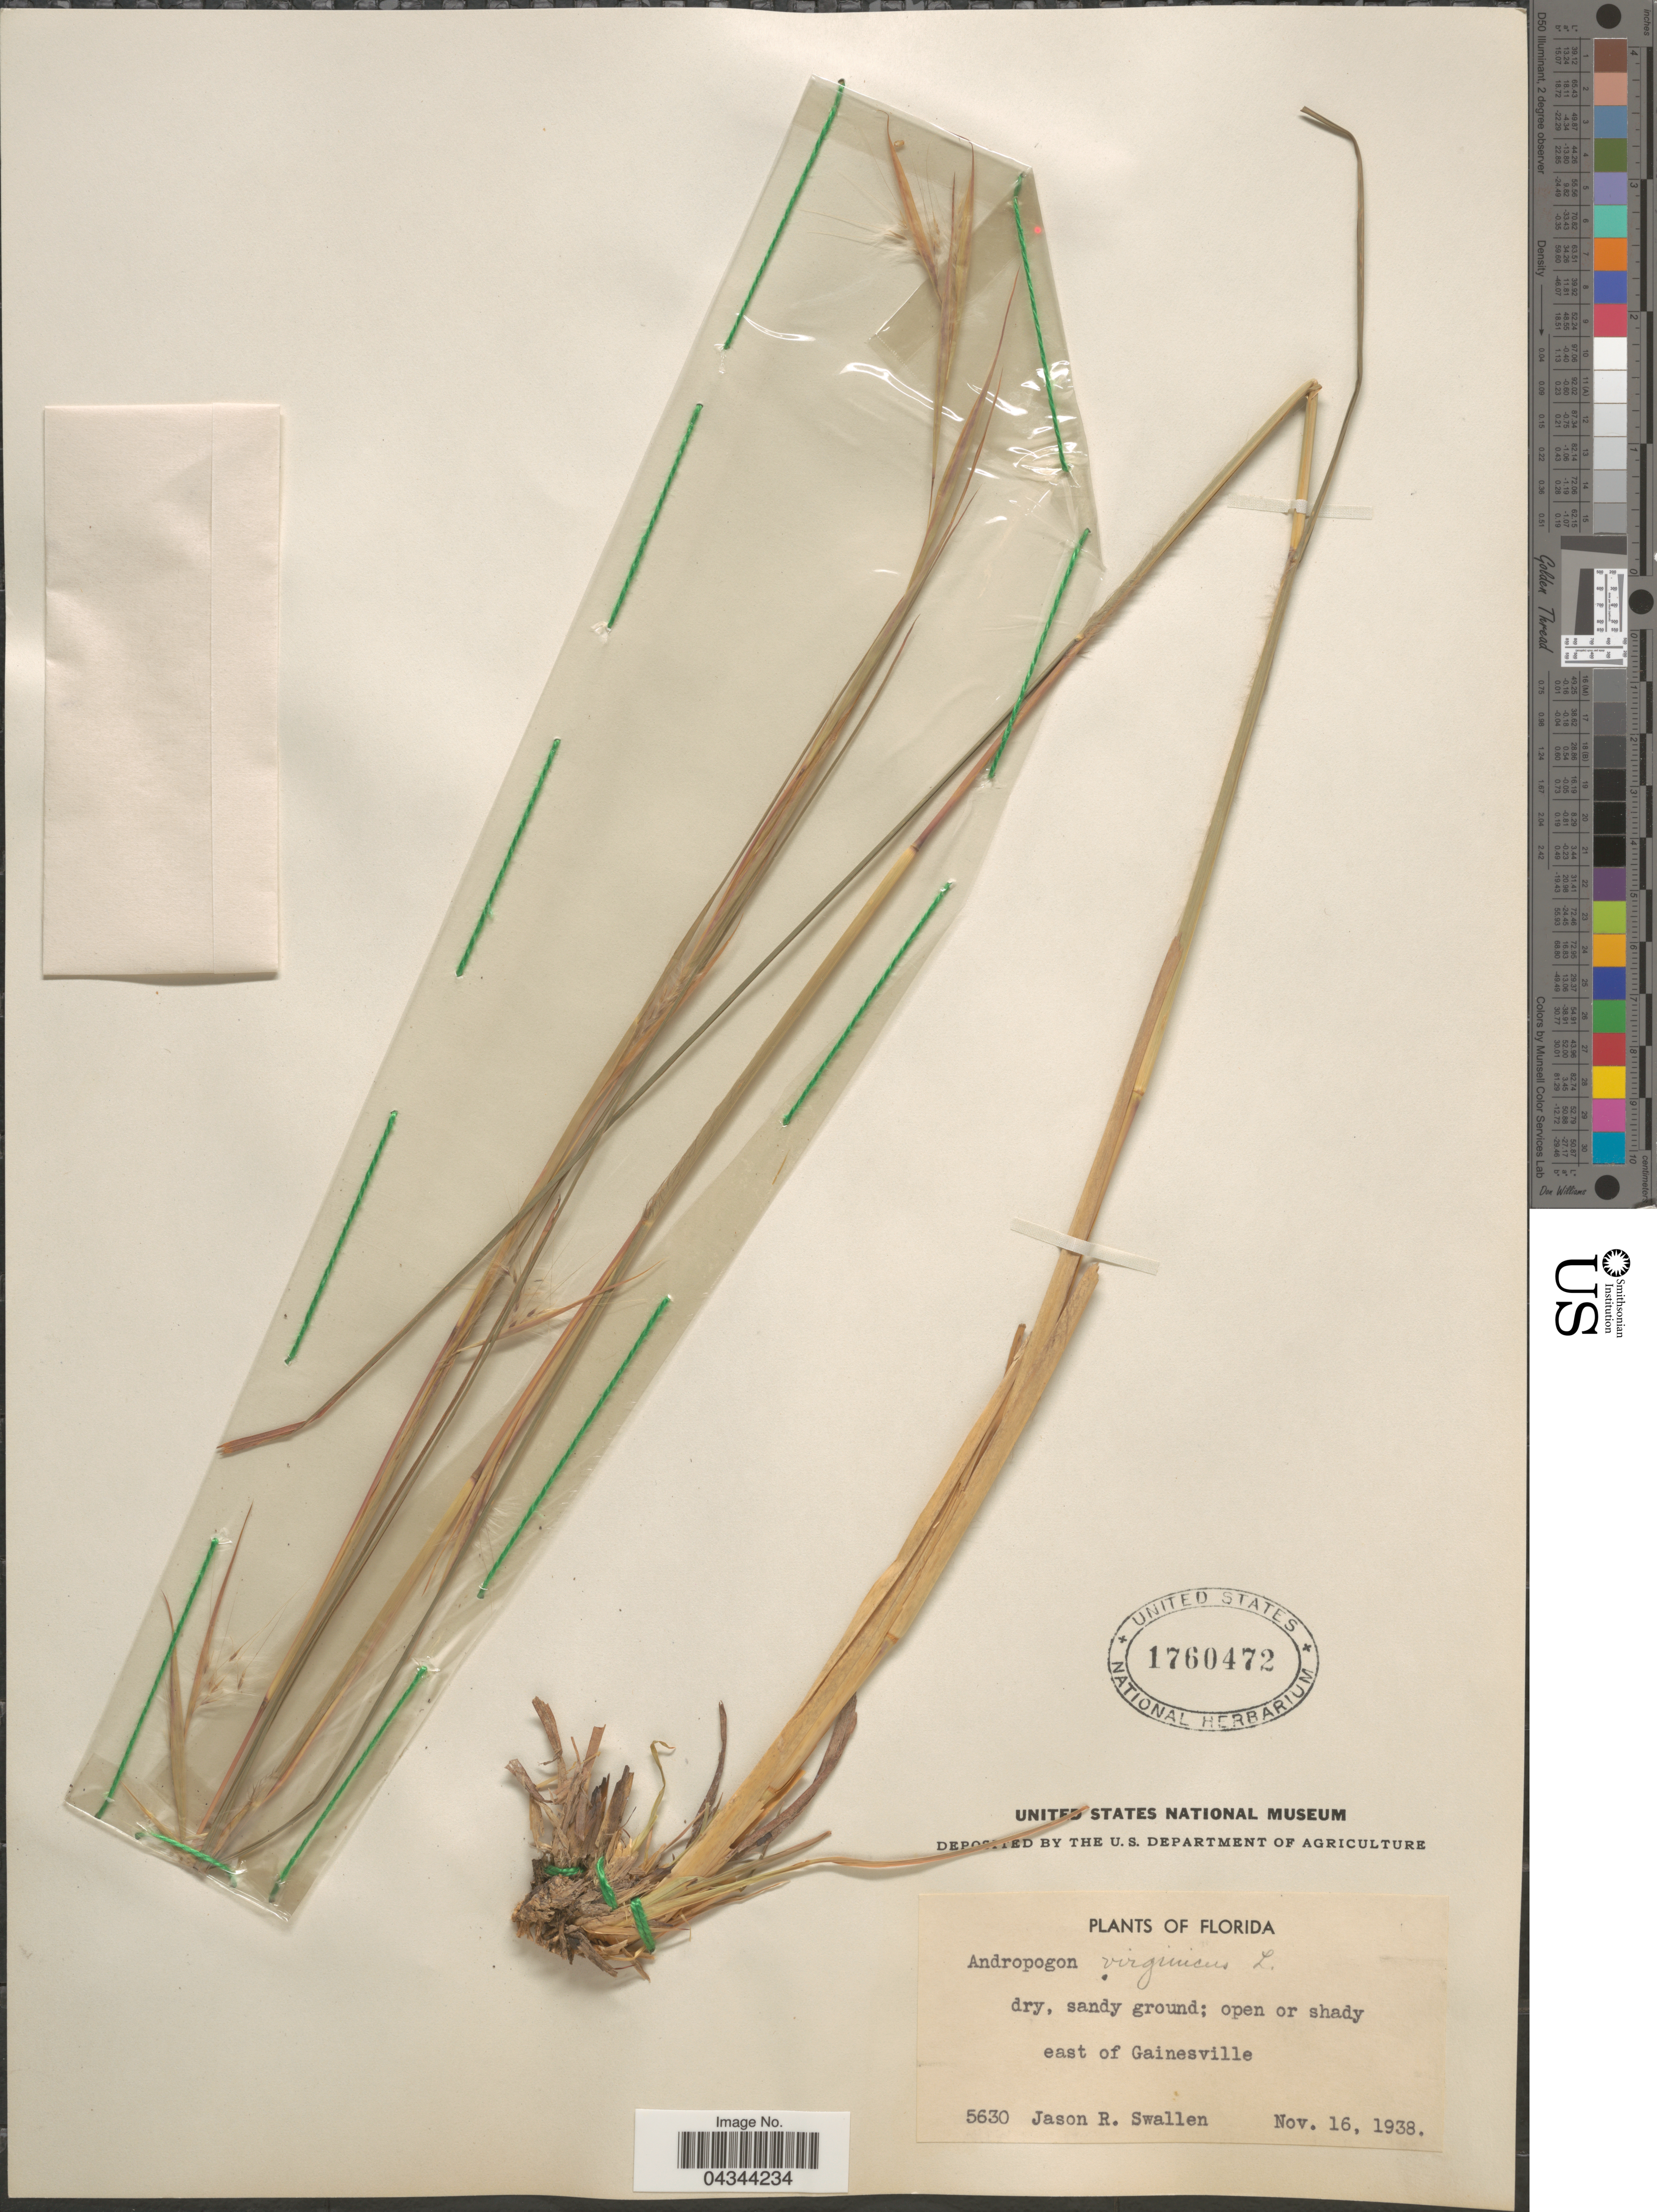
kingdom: Plantae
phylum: Tracheophyta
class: Liliopsida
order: Poales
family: Poaceae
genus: Andropogon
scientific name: Andropogon virginicus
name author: L.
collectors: J. R. Swallen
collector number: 5630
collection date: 1938-11-16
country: United States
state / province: Florida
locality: East of Gainesville.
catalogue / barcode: US 1760472